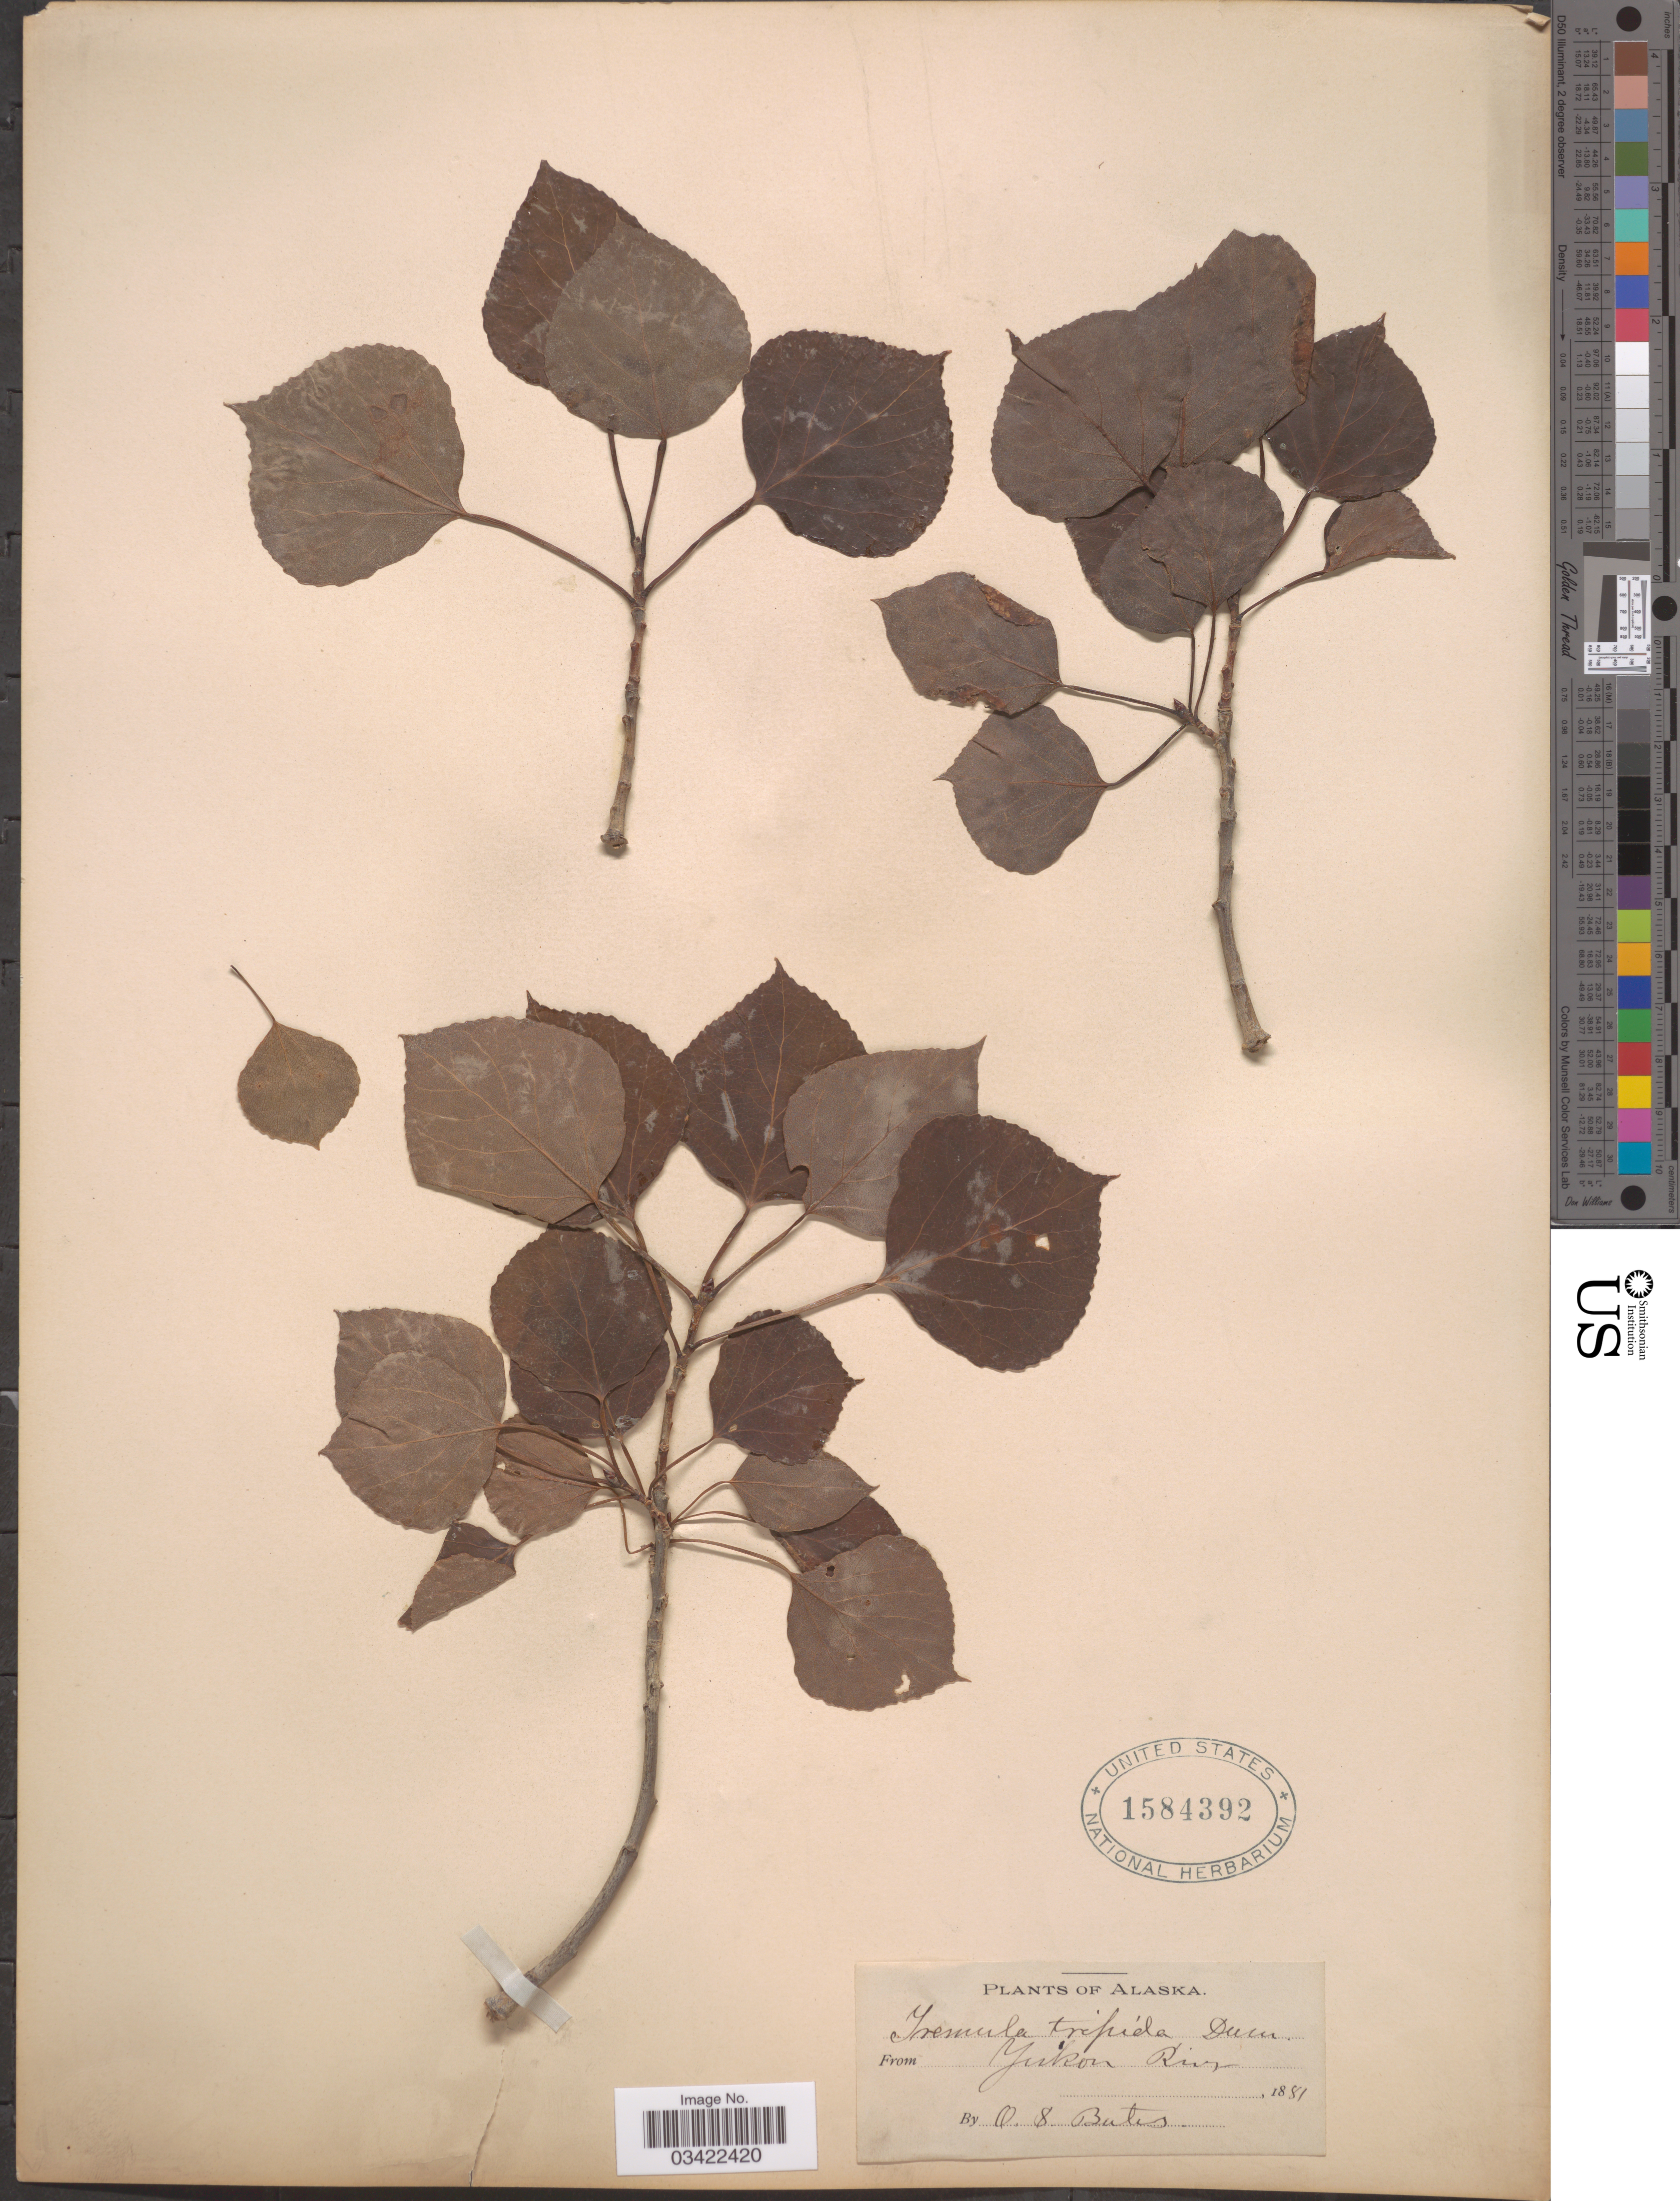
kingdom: Plantae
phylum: Tracheophyta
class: Magnoliopsida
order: Malpighiales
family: Salicaceae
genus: Populus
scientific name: Populus tremuloides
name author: Michx.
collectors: O. Bates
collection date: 1881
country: United States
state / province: Alaska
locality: Yukon River.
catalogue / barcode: US 1584392